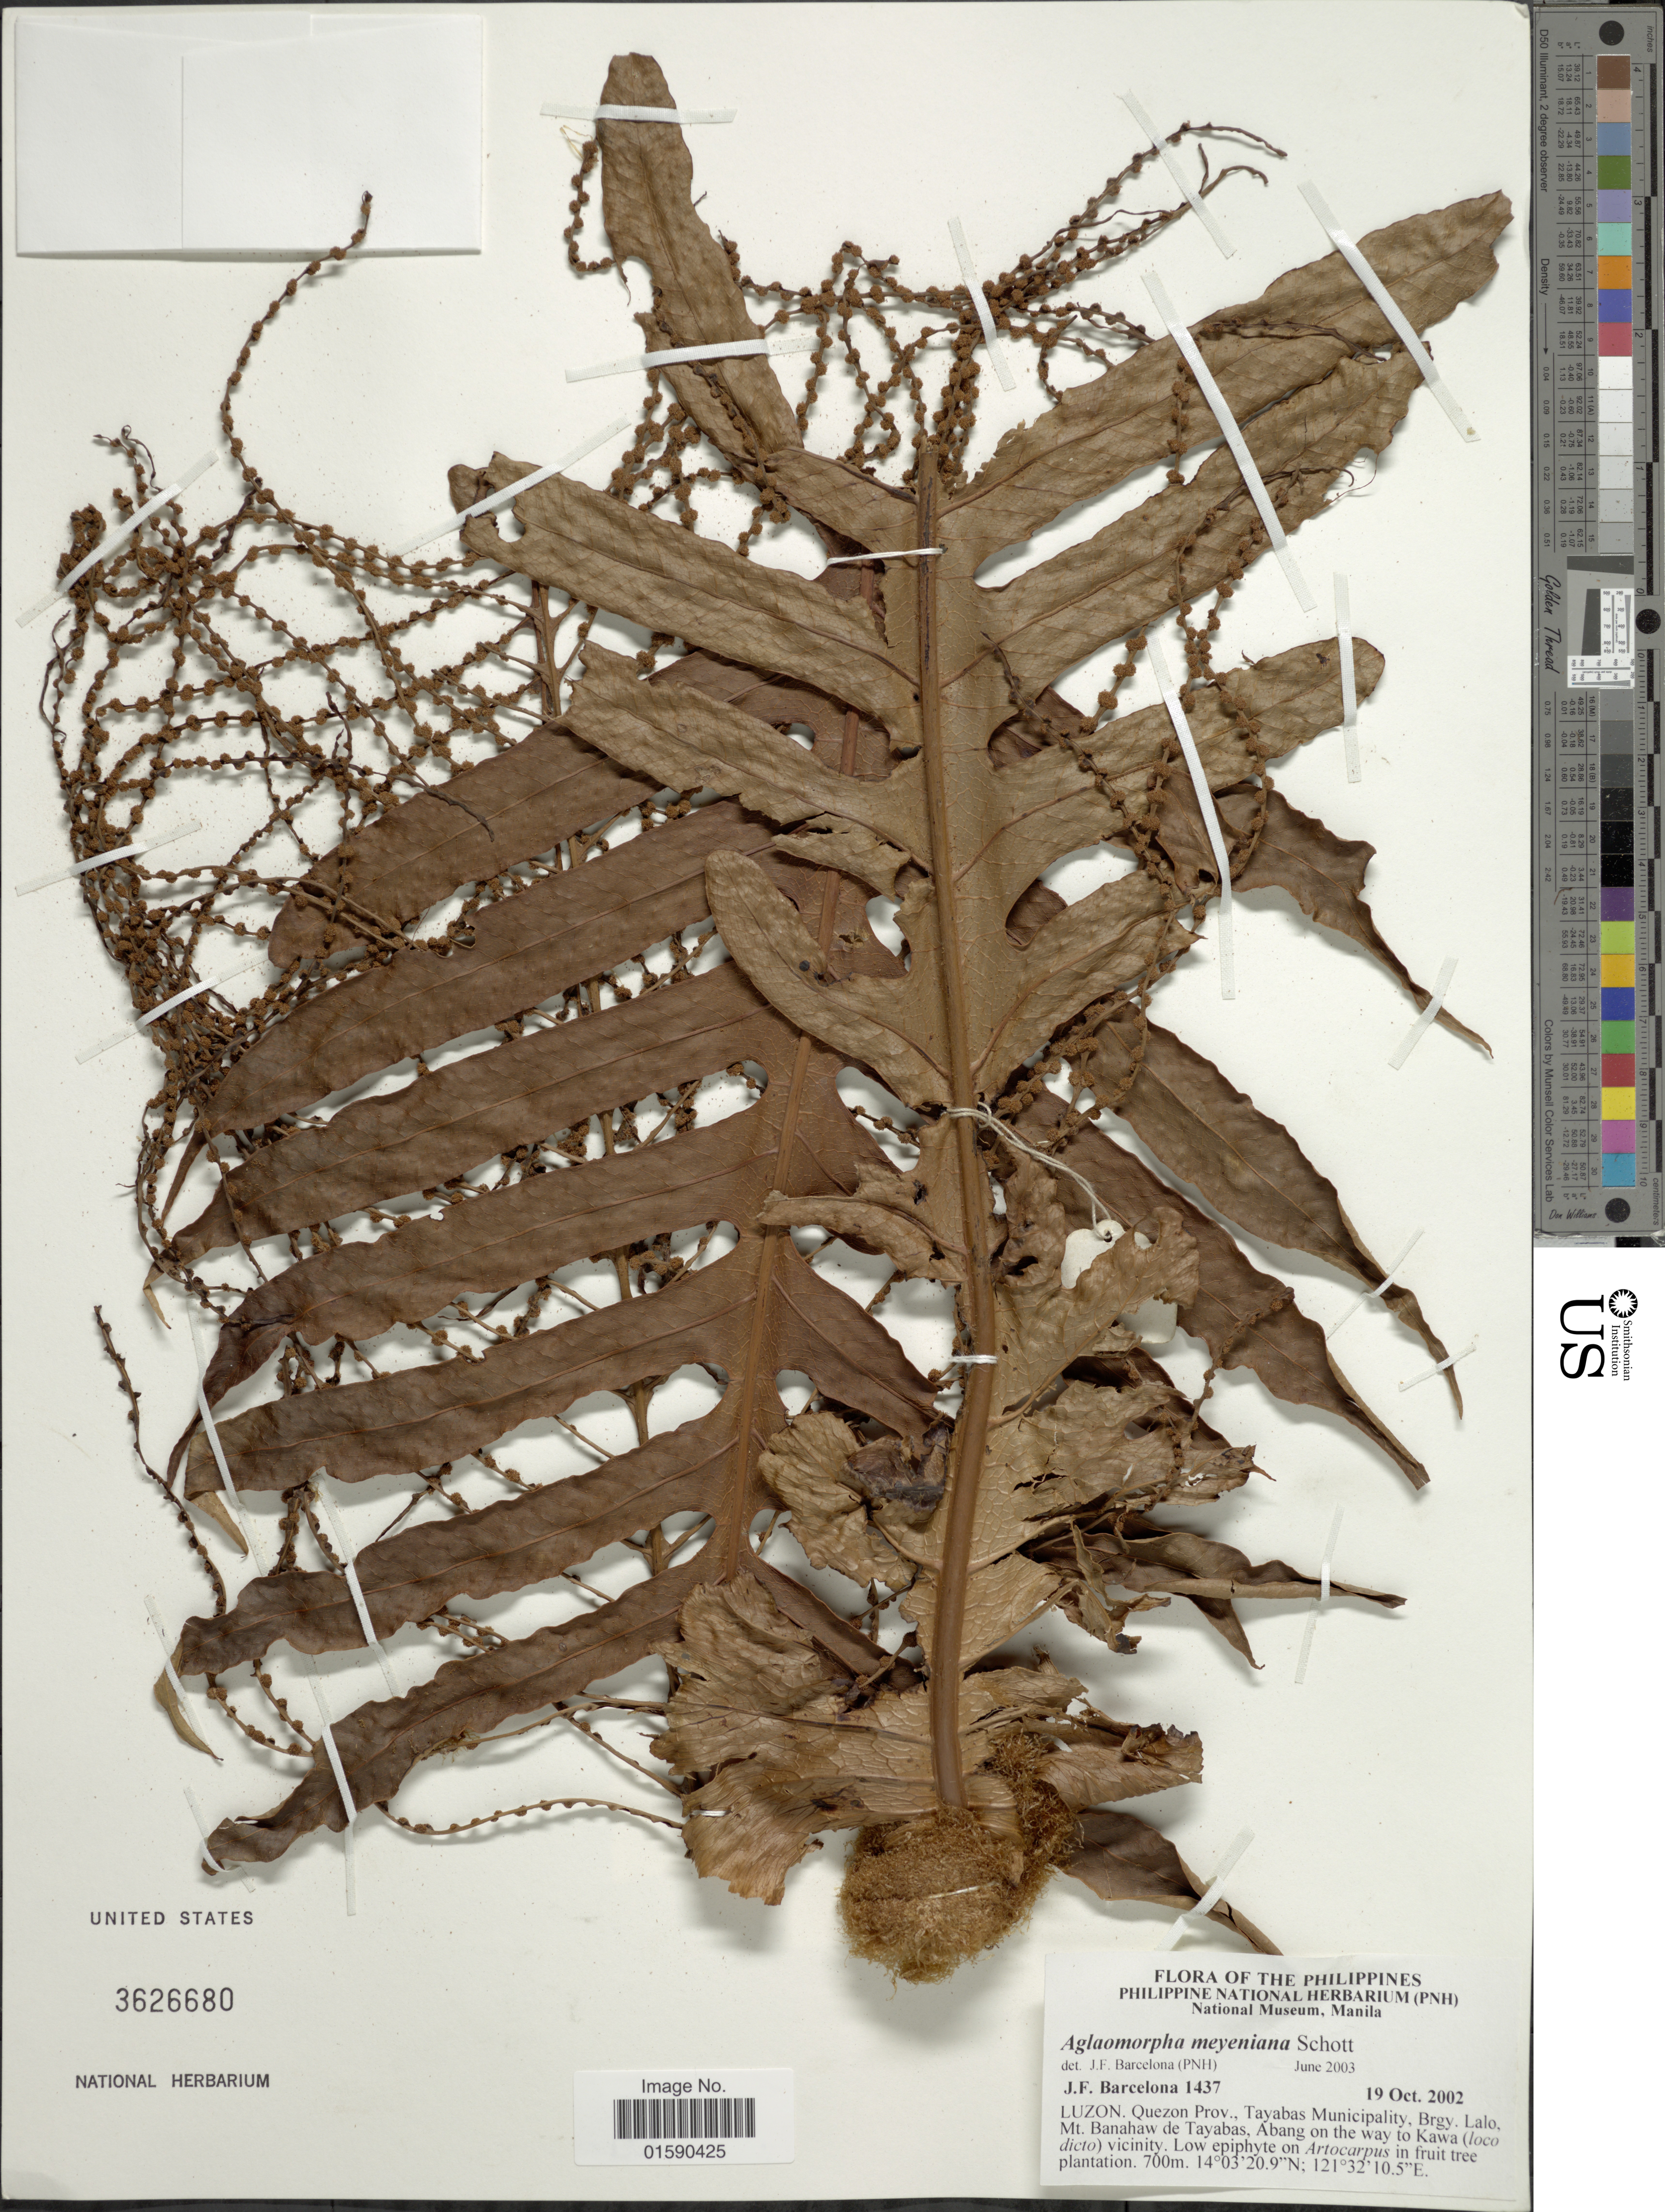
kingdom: Plantae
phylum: Tracheophyta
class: Polypodiopsida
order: Polypodiales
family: Polypodiaceae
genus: Aglaomorpha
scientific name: Aglaomorpha meyeniana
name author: Schott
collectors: J. F. Barcelona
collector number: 1437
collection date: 2002-10-19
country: Philippines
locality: Luzon, Quezon Prov., Tayabas Municipality, Brgy. Lalo Mt. Banahaw de Tayabas. Abang on the way Kawa (loco dicto) vicinity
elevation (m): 700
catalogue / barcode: US 3626680